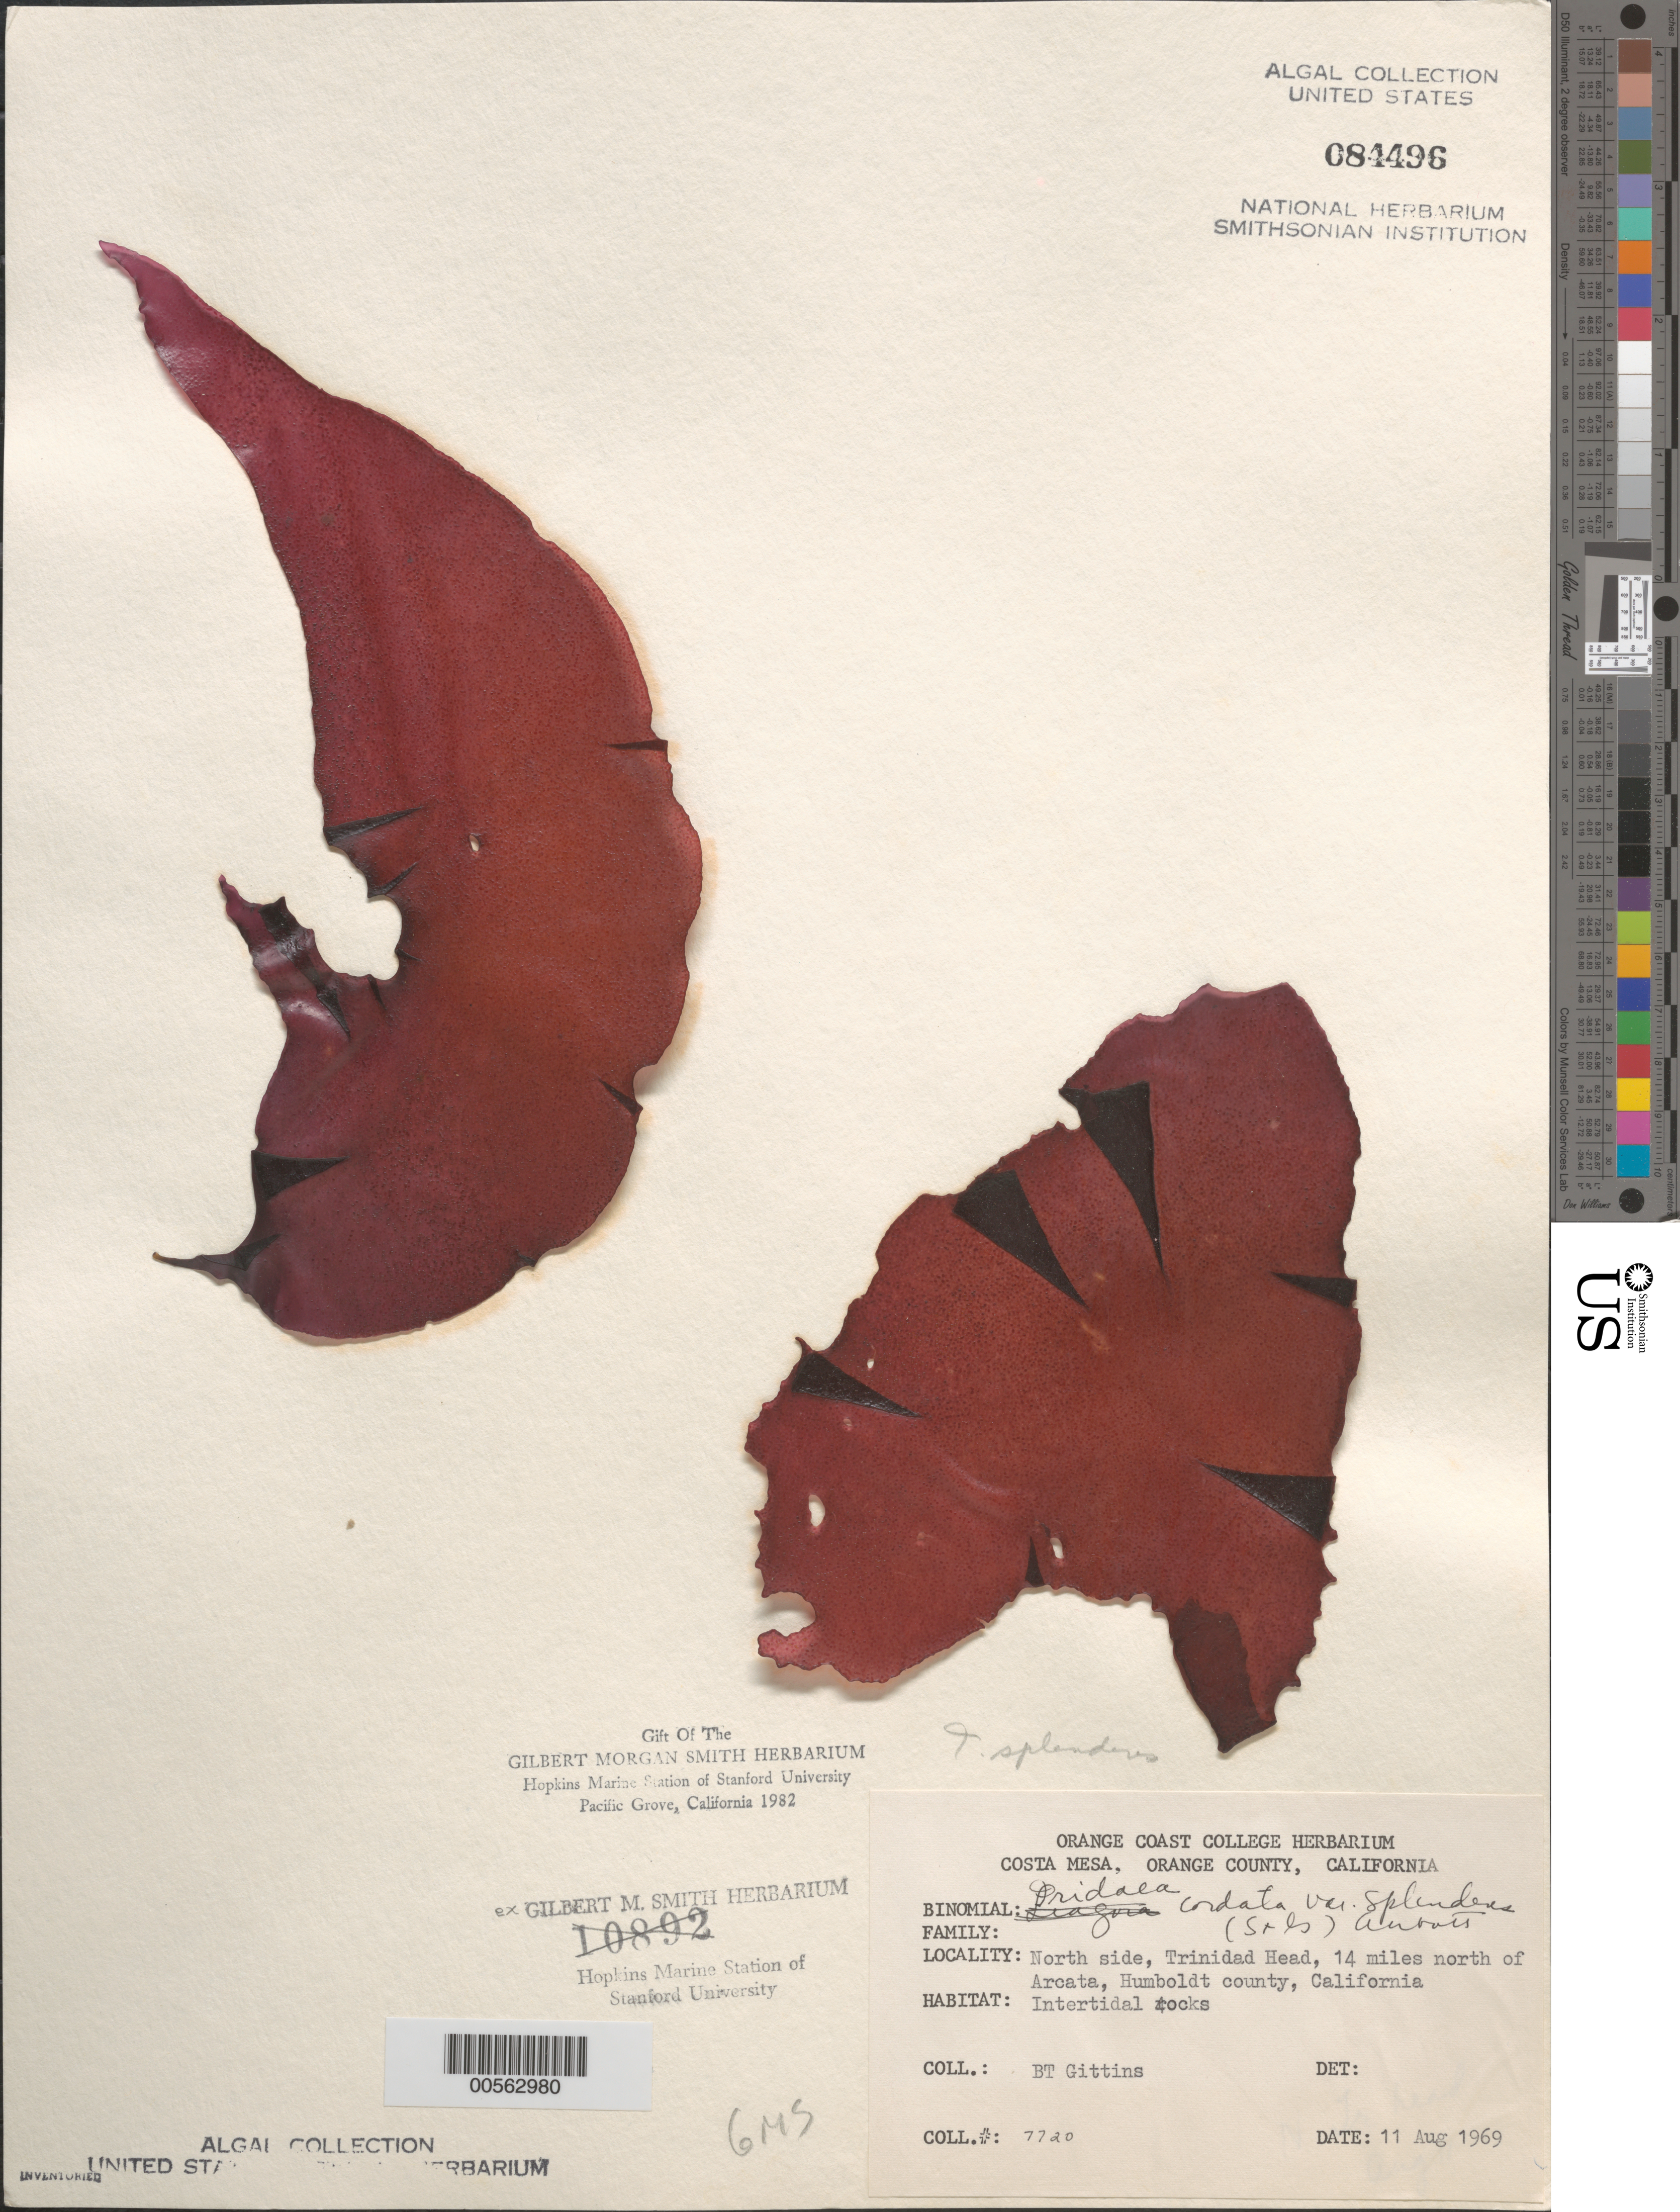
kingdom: Plantae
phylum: Rhodophyta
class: Florideophyceae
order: Gigartinales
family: Gigartinaceae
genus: Iridaea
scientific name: Iridaea cordata var. splendens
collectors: B. Gittins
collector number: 7720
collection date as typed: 11 Aug 1969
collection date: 1969-08-11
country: United States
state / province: California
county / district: Humboldt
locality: Trinidad Head, 14 miles north of Arcata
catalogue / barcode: US 84496